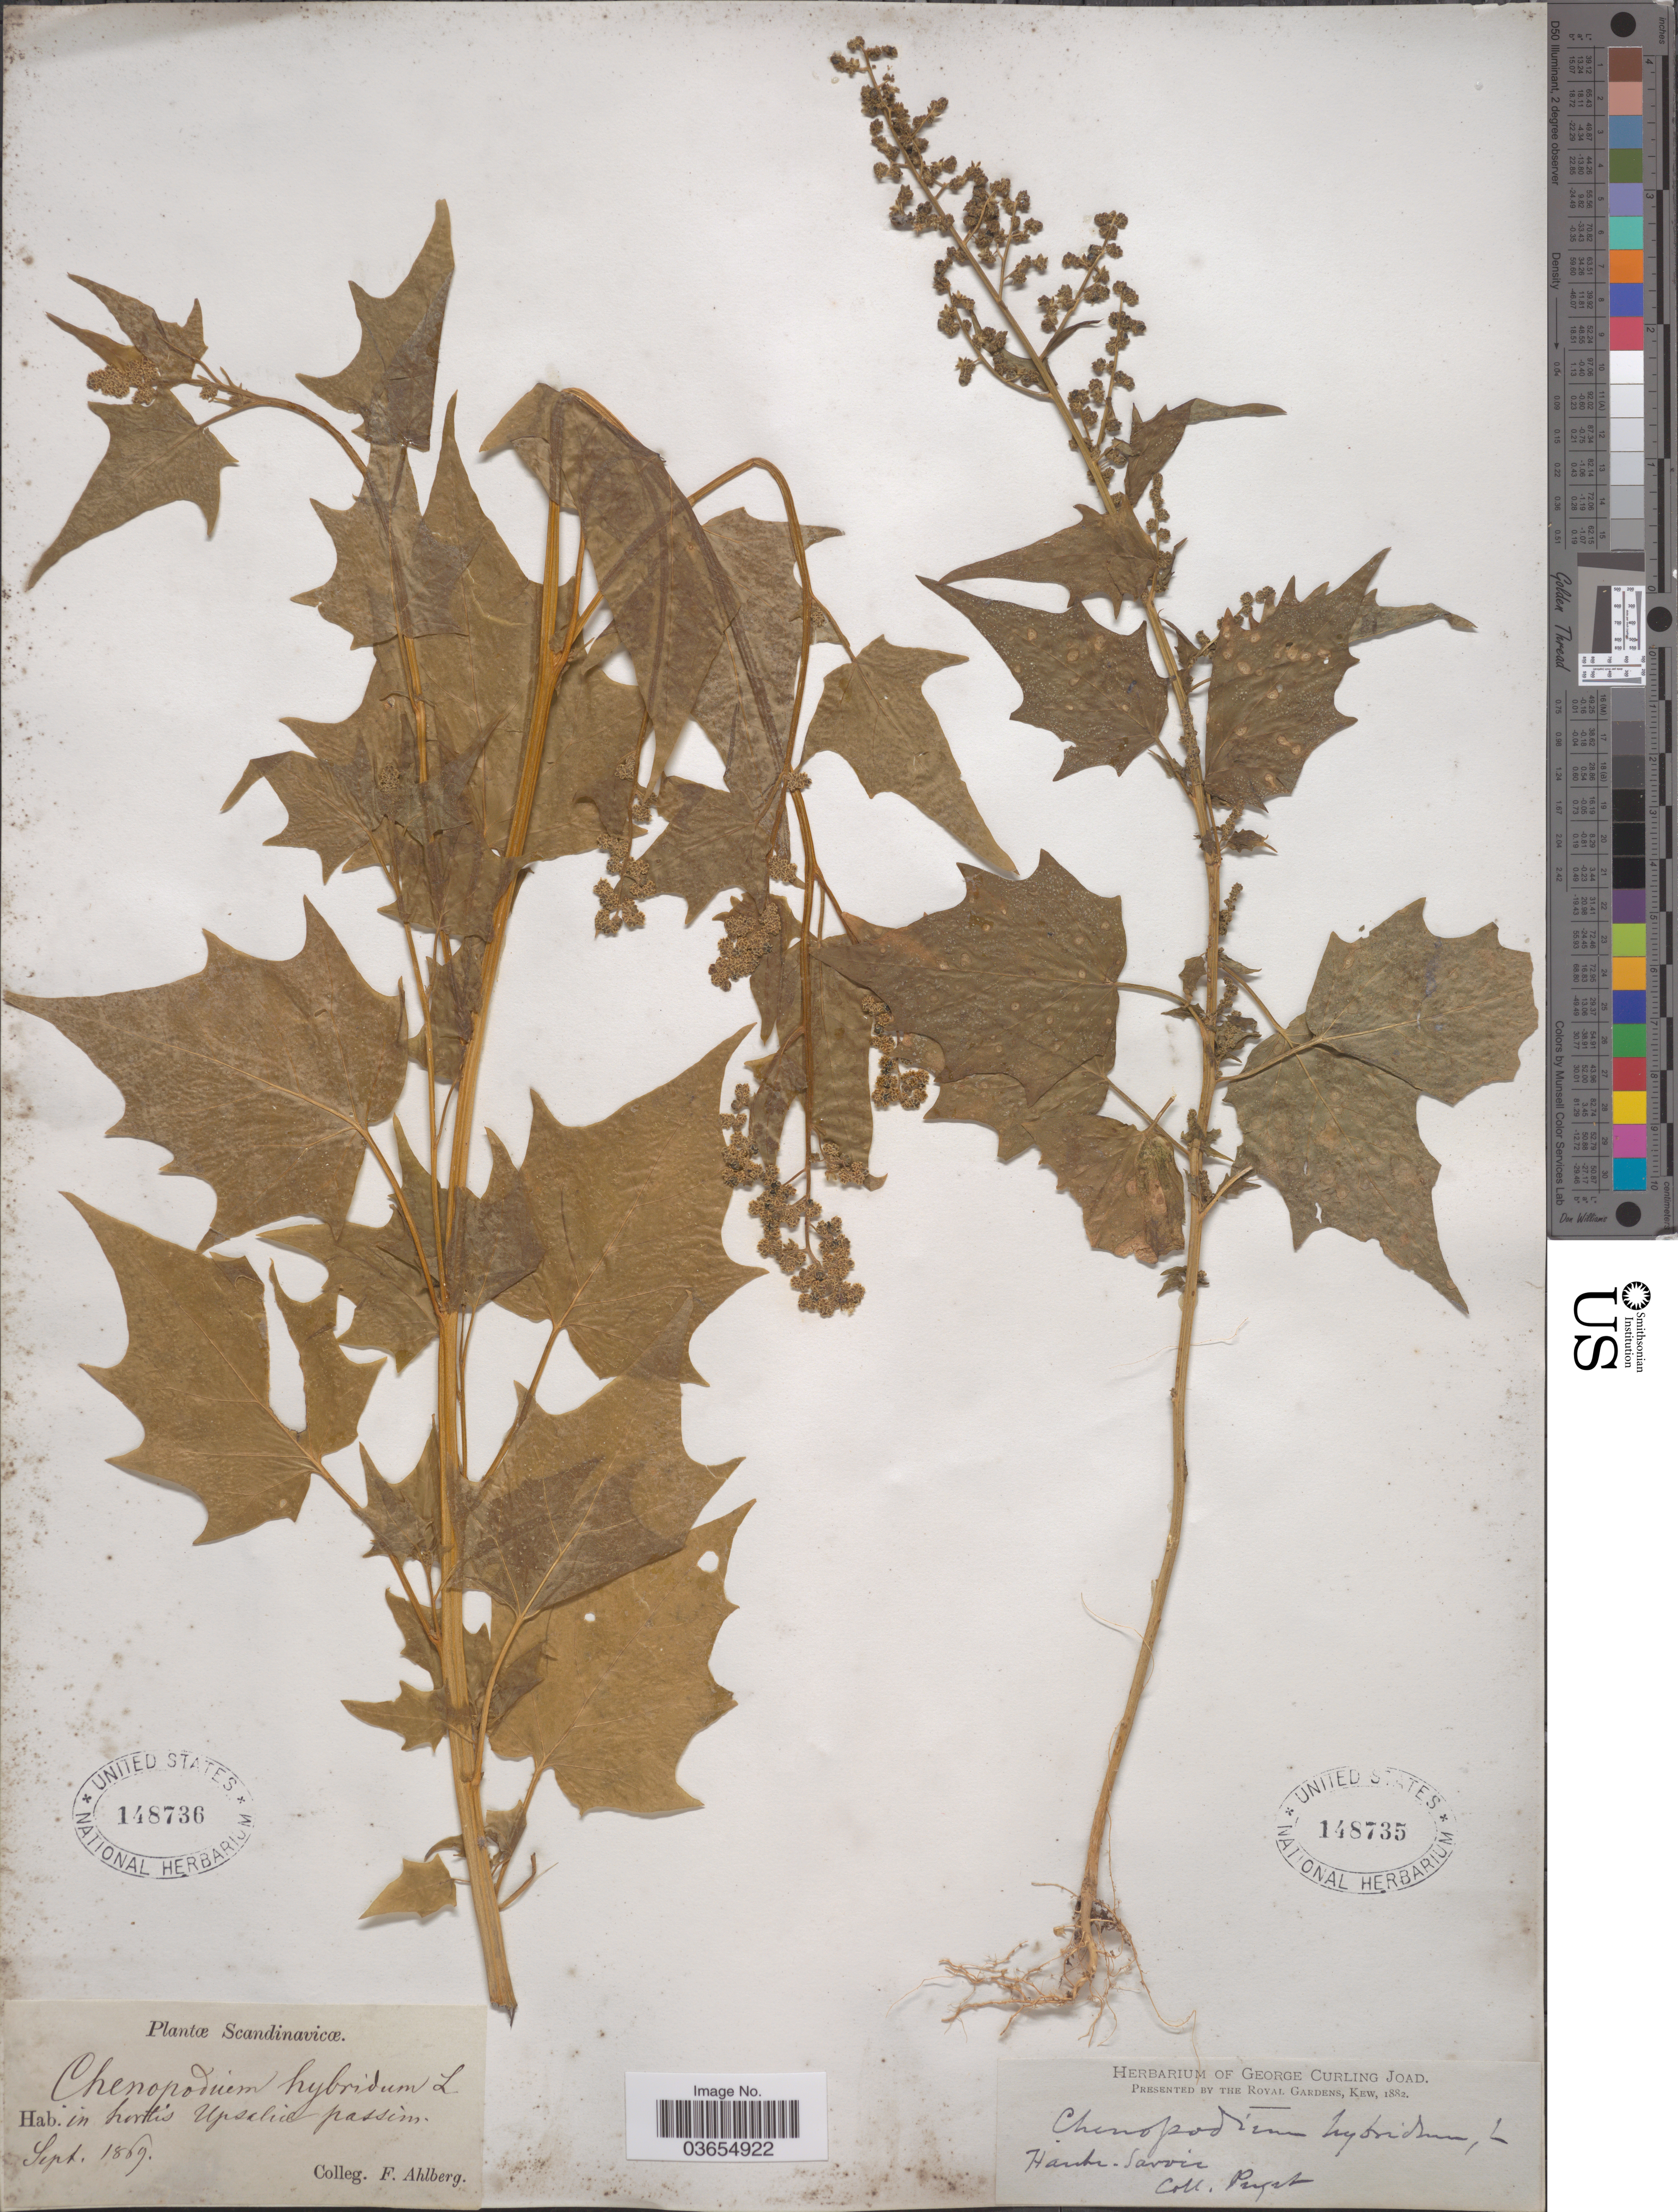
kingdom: Plantae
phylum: Tracheophyta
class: Magnoliopsida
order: Caryophyllales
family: Amaranthaceae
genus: Chenopodium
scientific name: Chenopodium hybridum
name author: L.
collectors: -. Puget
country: France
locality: Haute - Savoie.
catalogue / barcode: US 148735-2